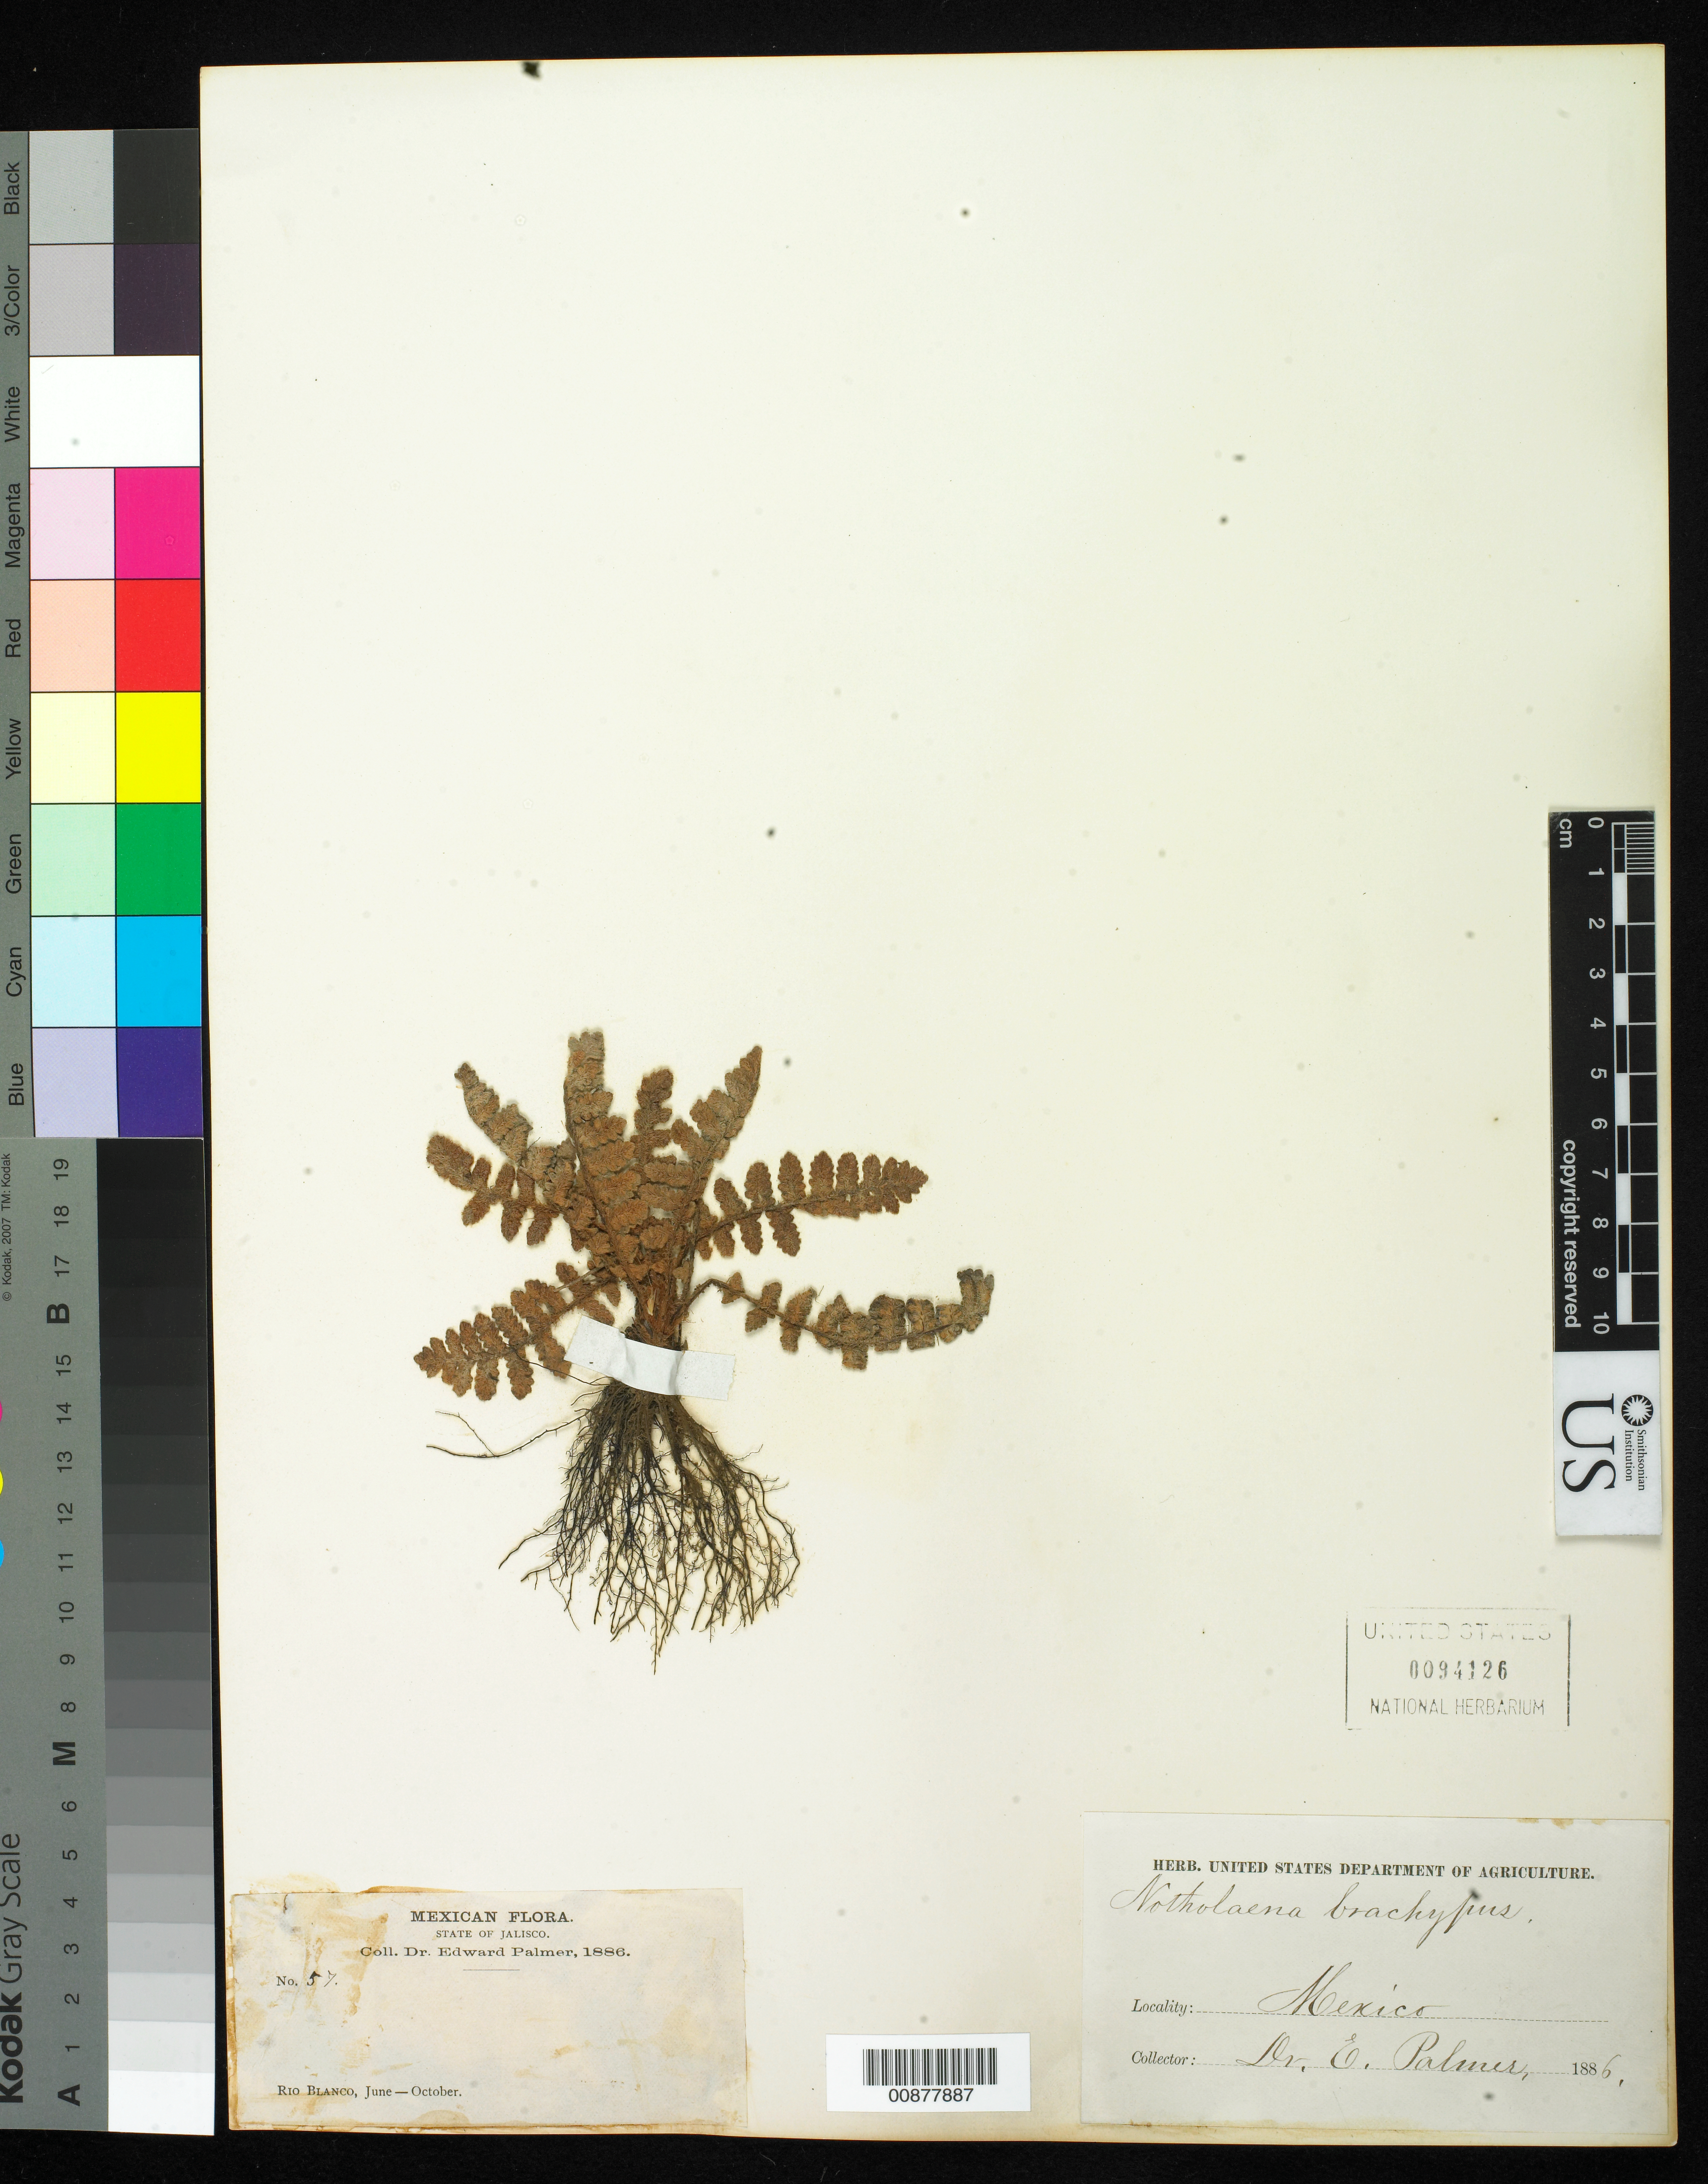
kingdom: Plantae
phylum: Tracheophyta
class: Polypodiopsida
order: Polypodiales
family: Pteridaceae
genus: Notholaena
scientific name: Notholaena brachypus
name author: (Kunze) J. Sm.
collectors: E. Palmer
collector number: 57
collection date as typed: Jun 1886 to -- Oct 1886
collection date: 1886-06/1886-10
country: Mexico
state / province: Jalisco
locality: Río Blanco, Jalisco.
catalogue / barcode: US 94126